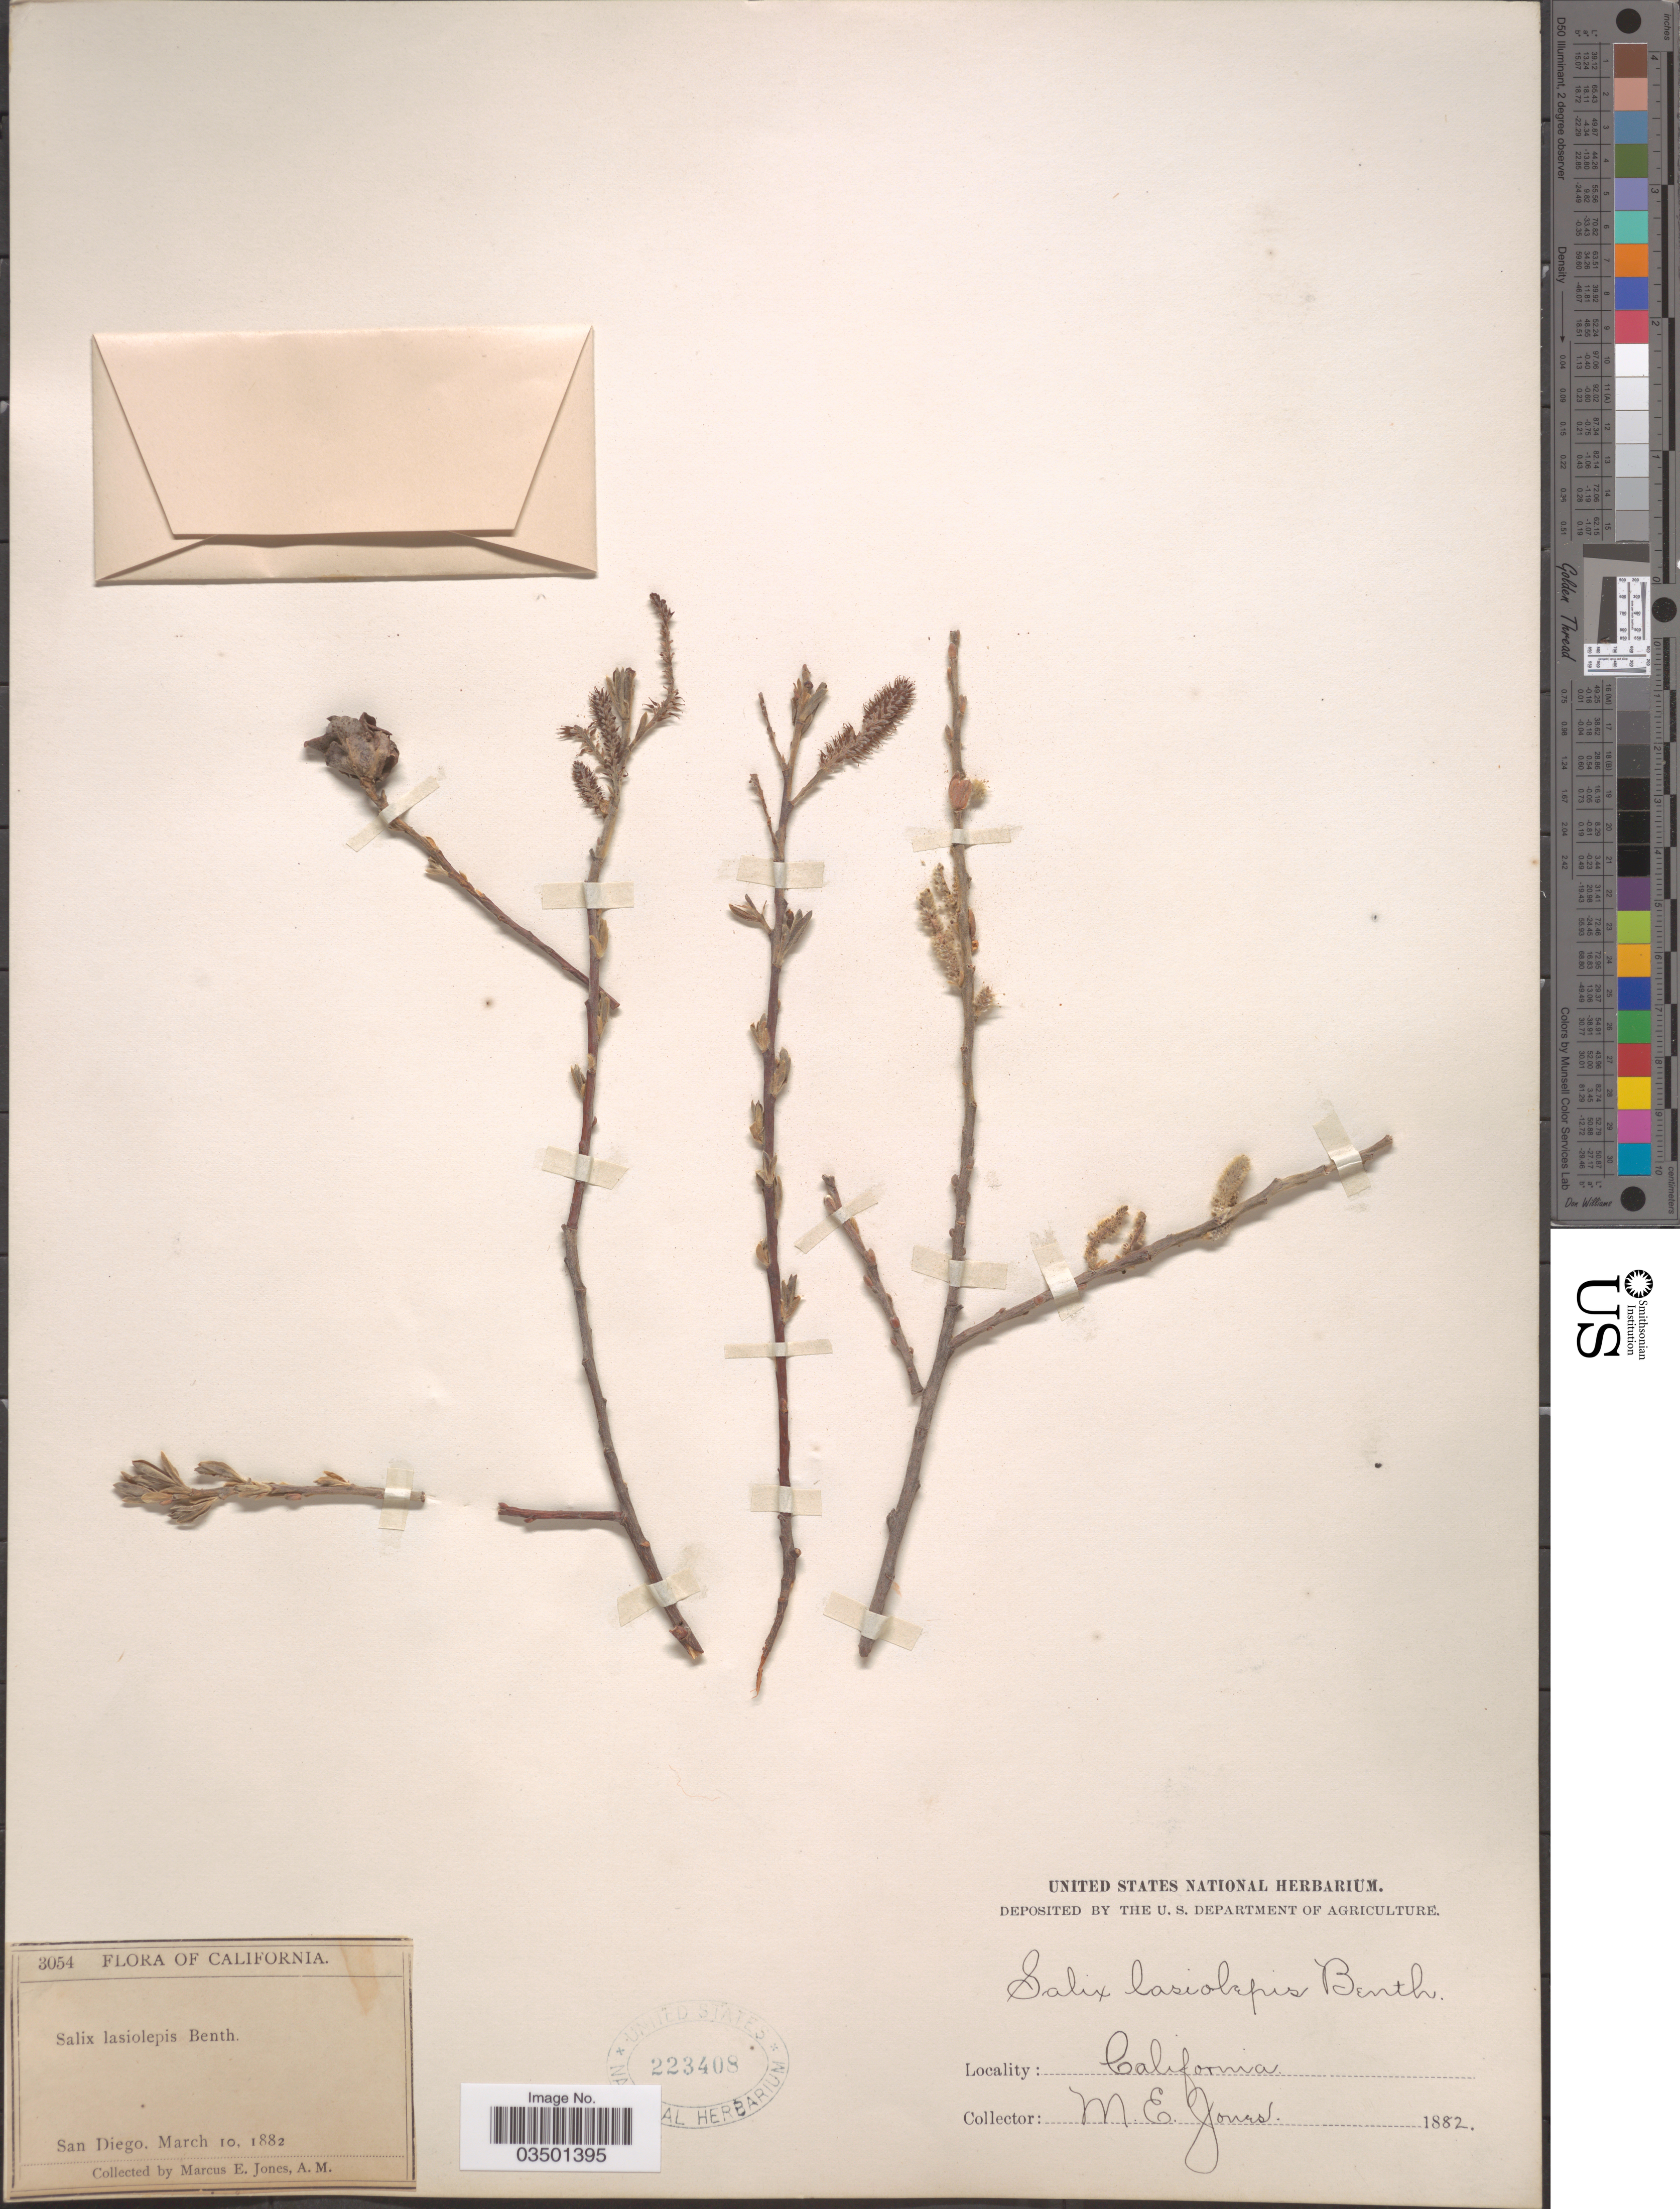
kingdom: Plantae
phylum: Tracheophyta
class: Magnoliopsida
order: Malpighiales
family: Salicaceae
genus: Salix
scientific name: Salix lasiolepis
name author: Benth.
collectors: M. E. Jones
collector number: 3054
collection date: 1882-03-10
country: United States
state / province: California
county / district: San Diego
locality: San Diego.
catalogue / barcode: US 223408